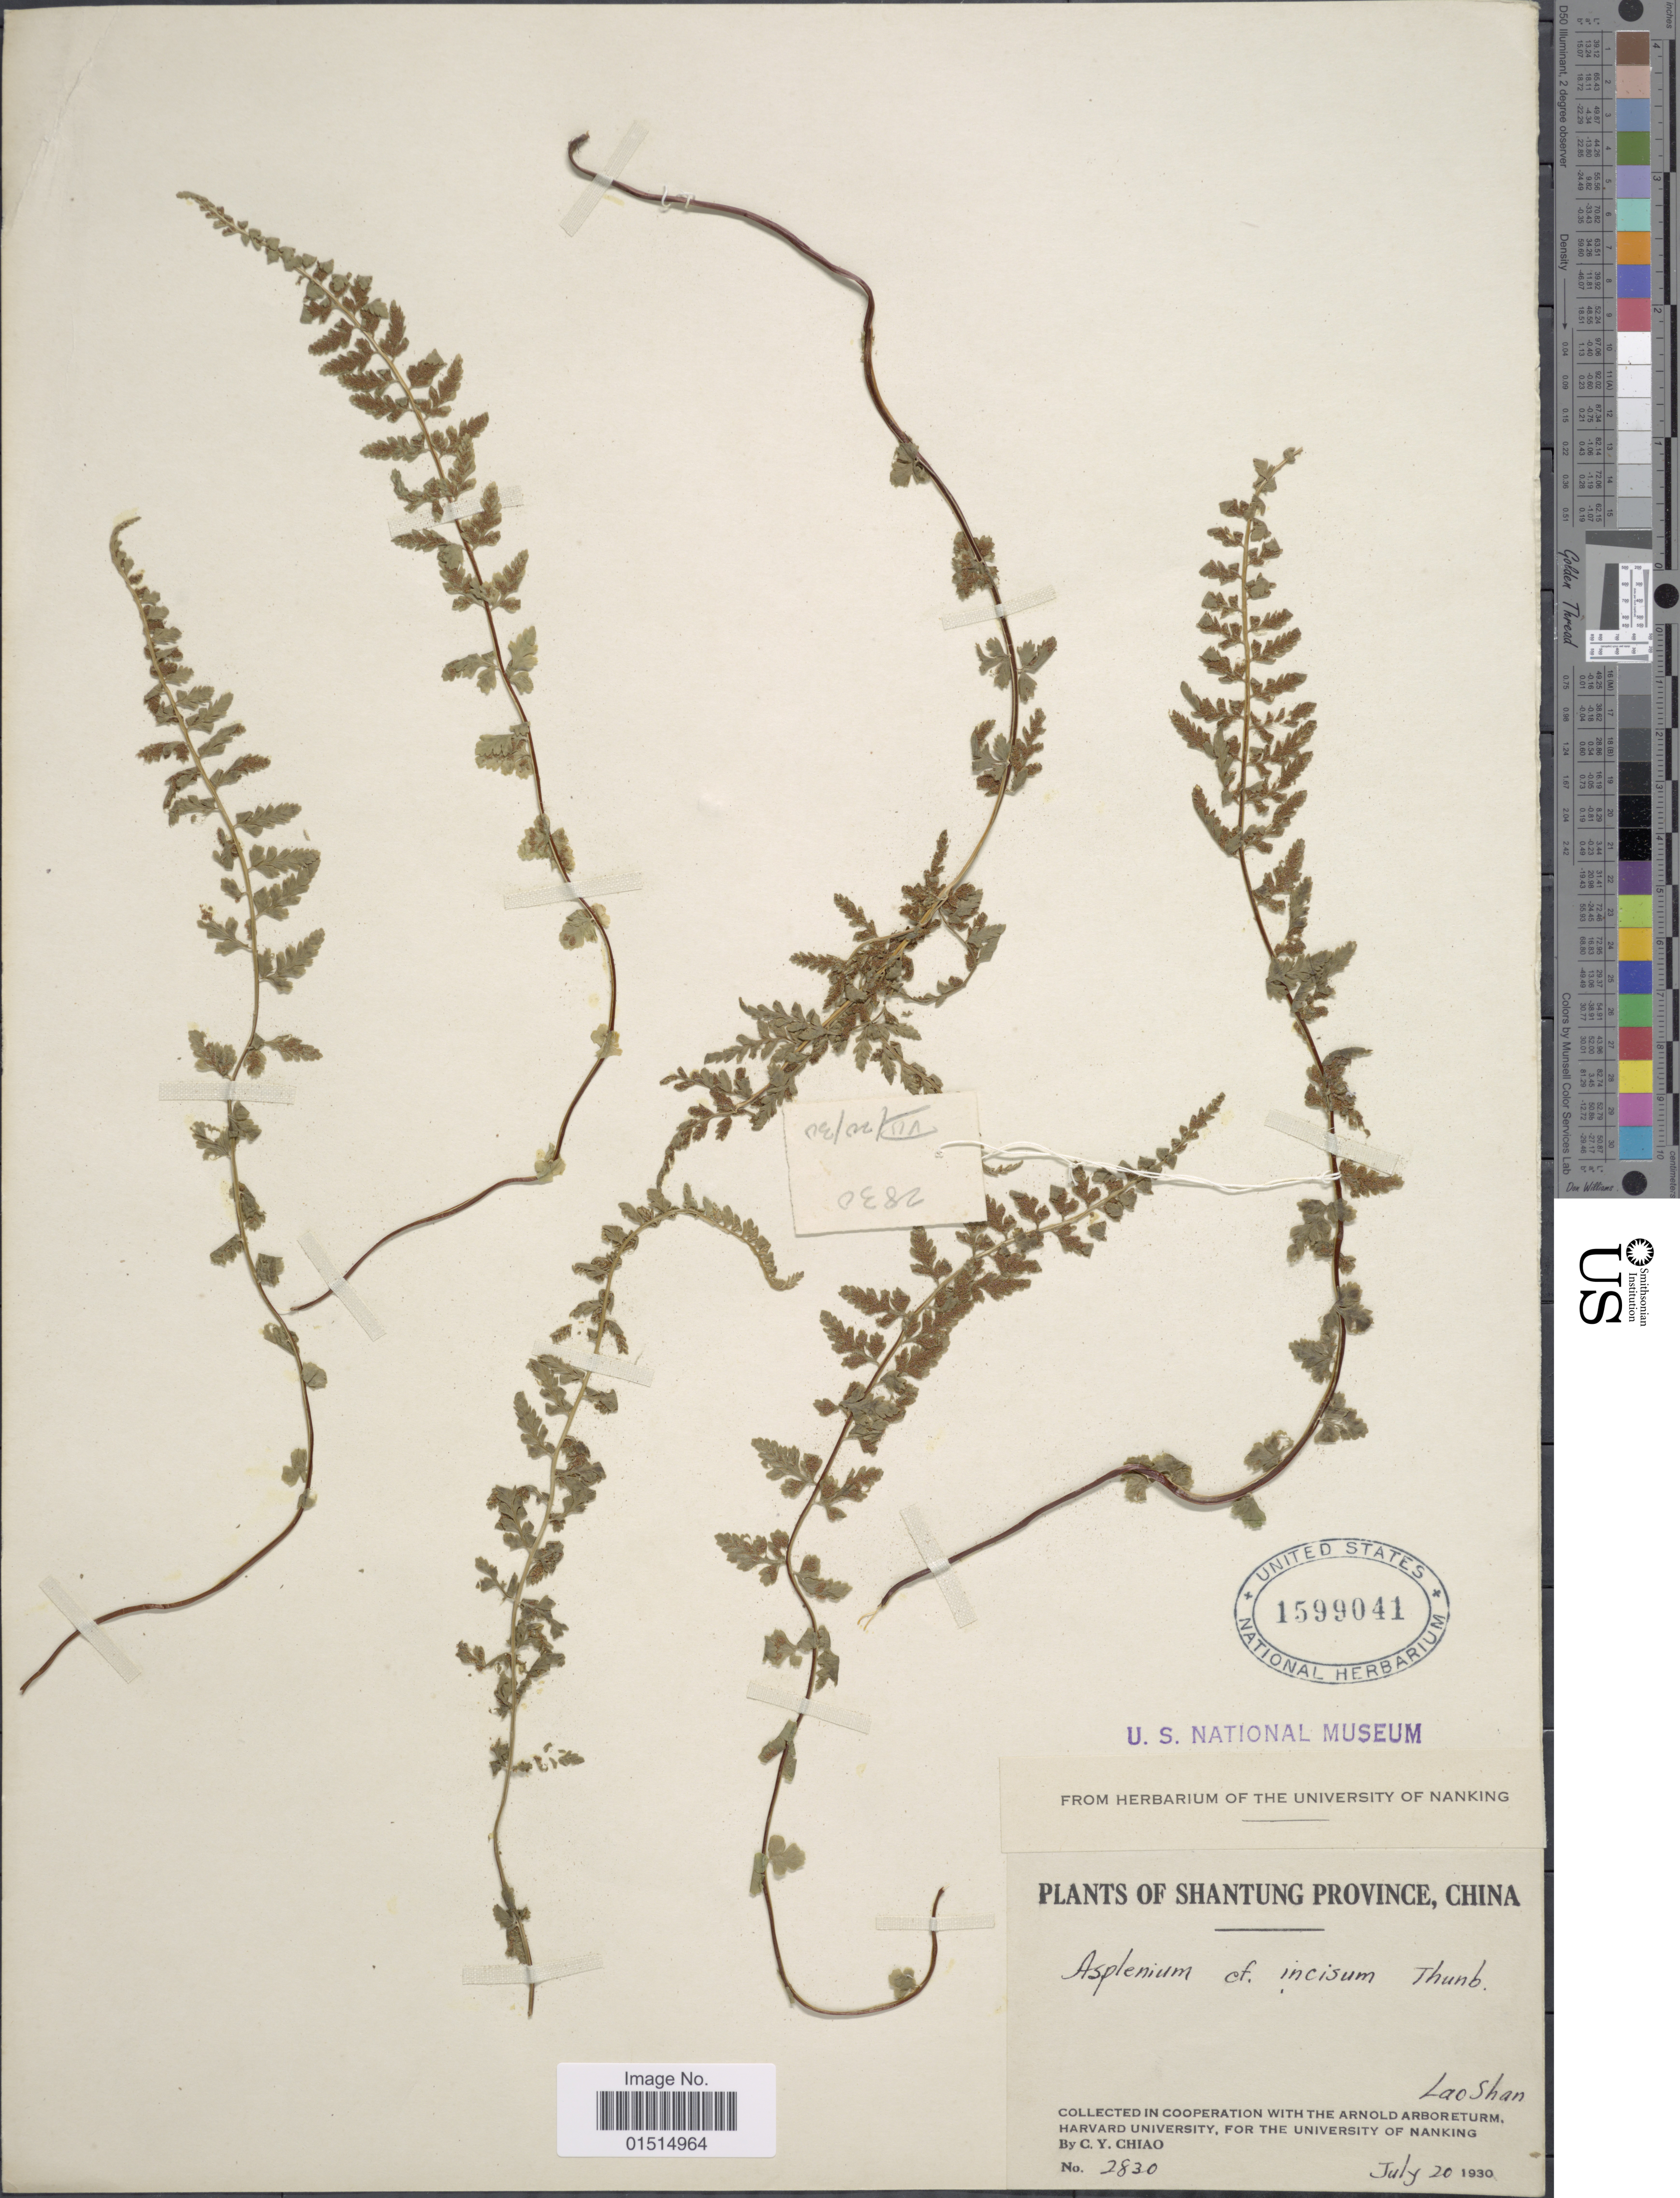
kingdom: Plantae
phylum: Tracheophyta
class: Polypodiopsida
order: Polypodiales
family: Aspleniaceae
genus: Asplenium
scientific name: Asplenium incisum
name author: Thunb.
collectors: C. Y. Chiao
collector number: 2830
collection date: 1930-07-20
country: China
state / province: Shandong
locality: Shantung Province, Lao Shan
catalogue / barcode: US 1599041